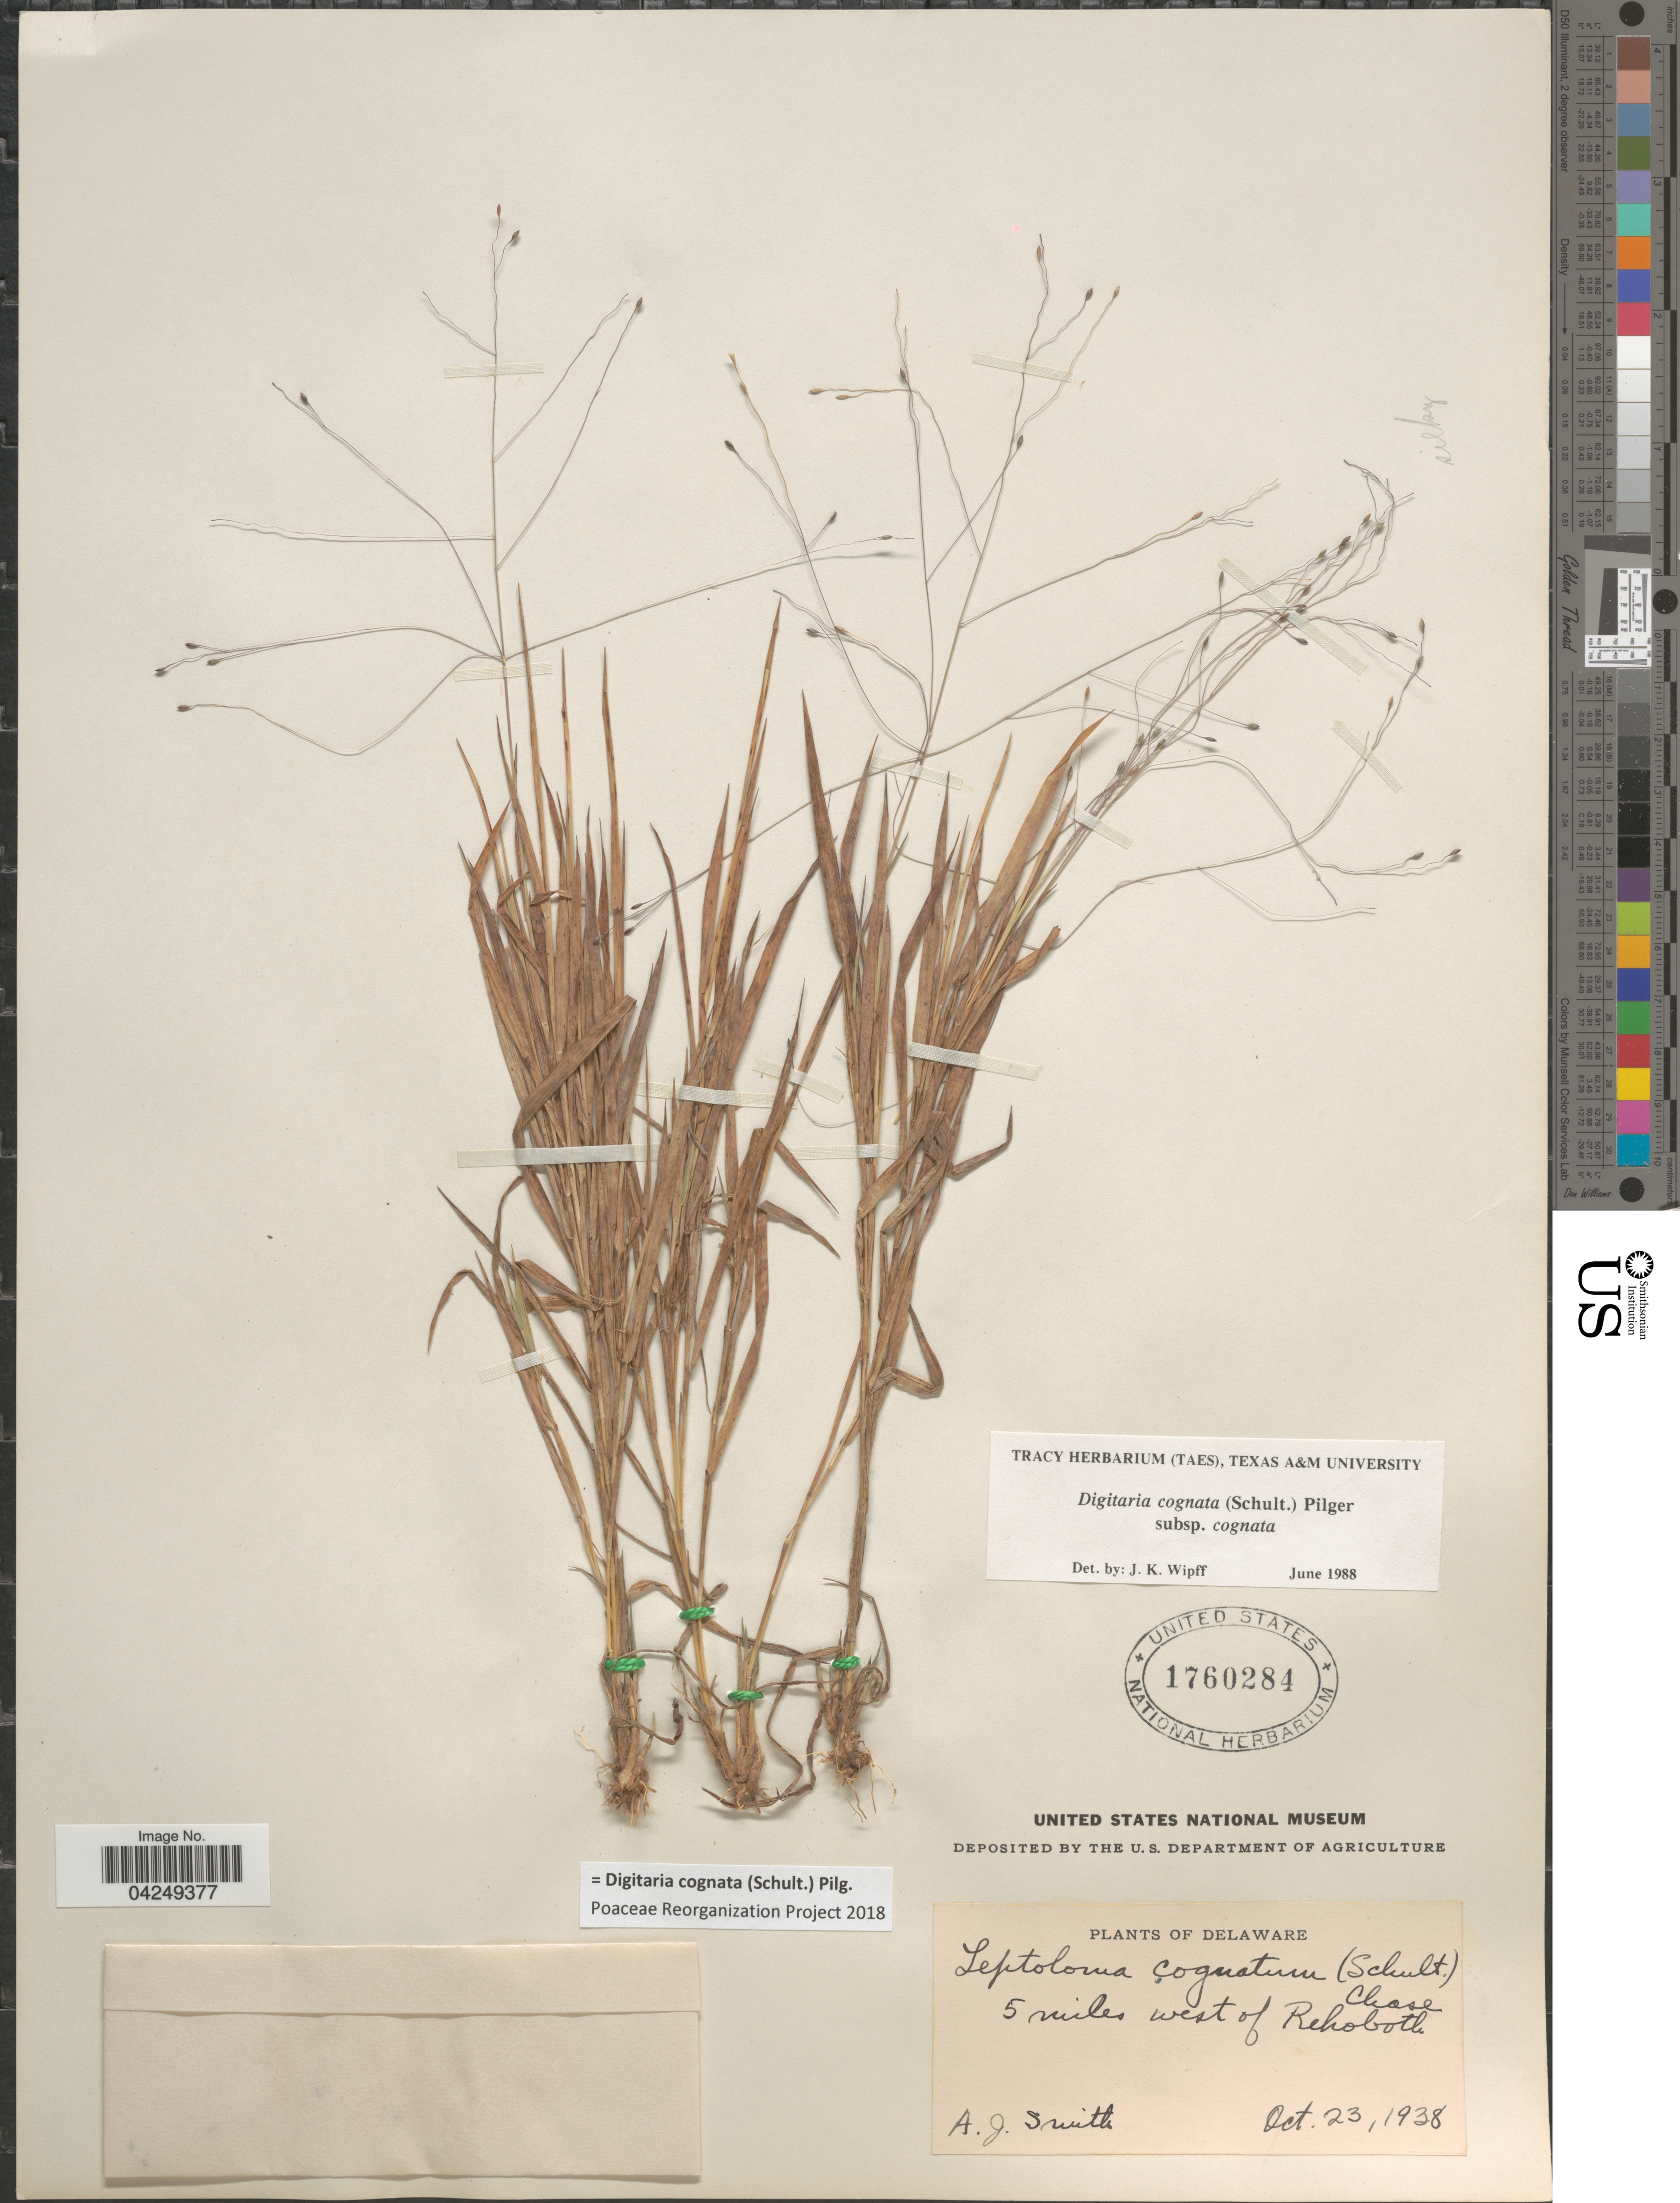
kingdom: Plantae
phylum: Tracheophyta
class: Liliopsida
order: Poales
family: Poaceae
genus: Digitaria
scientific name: Digitaria cognata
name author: (Scult.) Pilg.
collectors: A. J. E. Smith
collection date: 1938-10-23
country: United States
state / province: Delaware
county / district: Sussex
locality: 5 miles west of Rehoboth.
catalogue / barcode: US 1760284